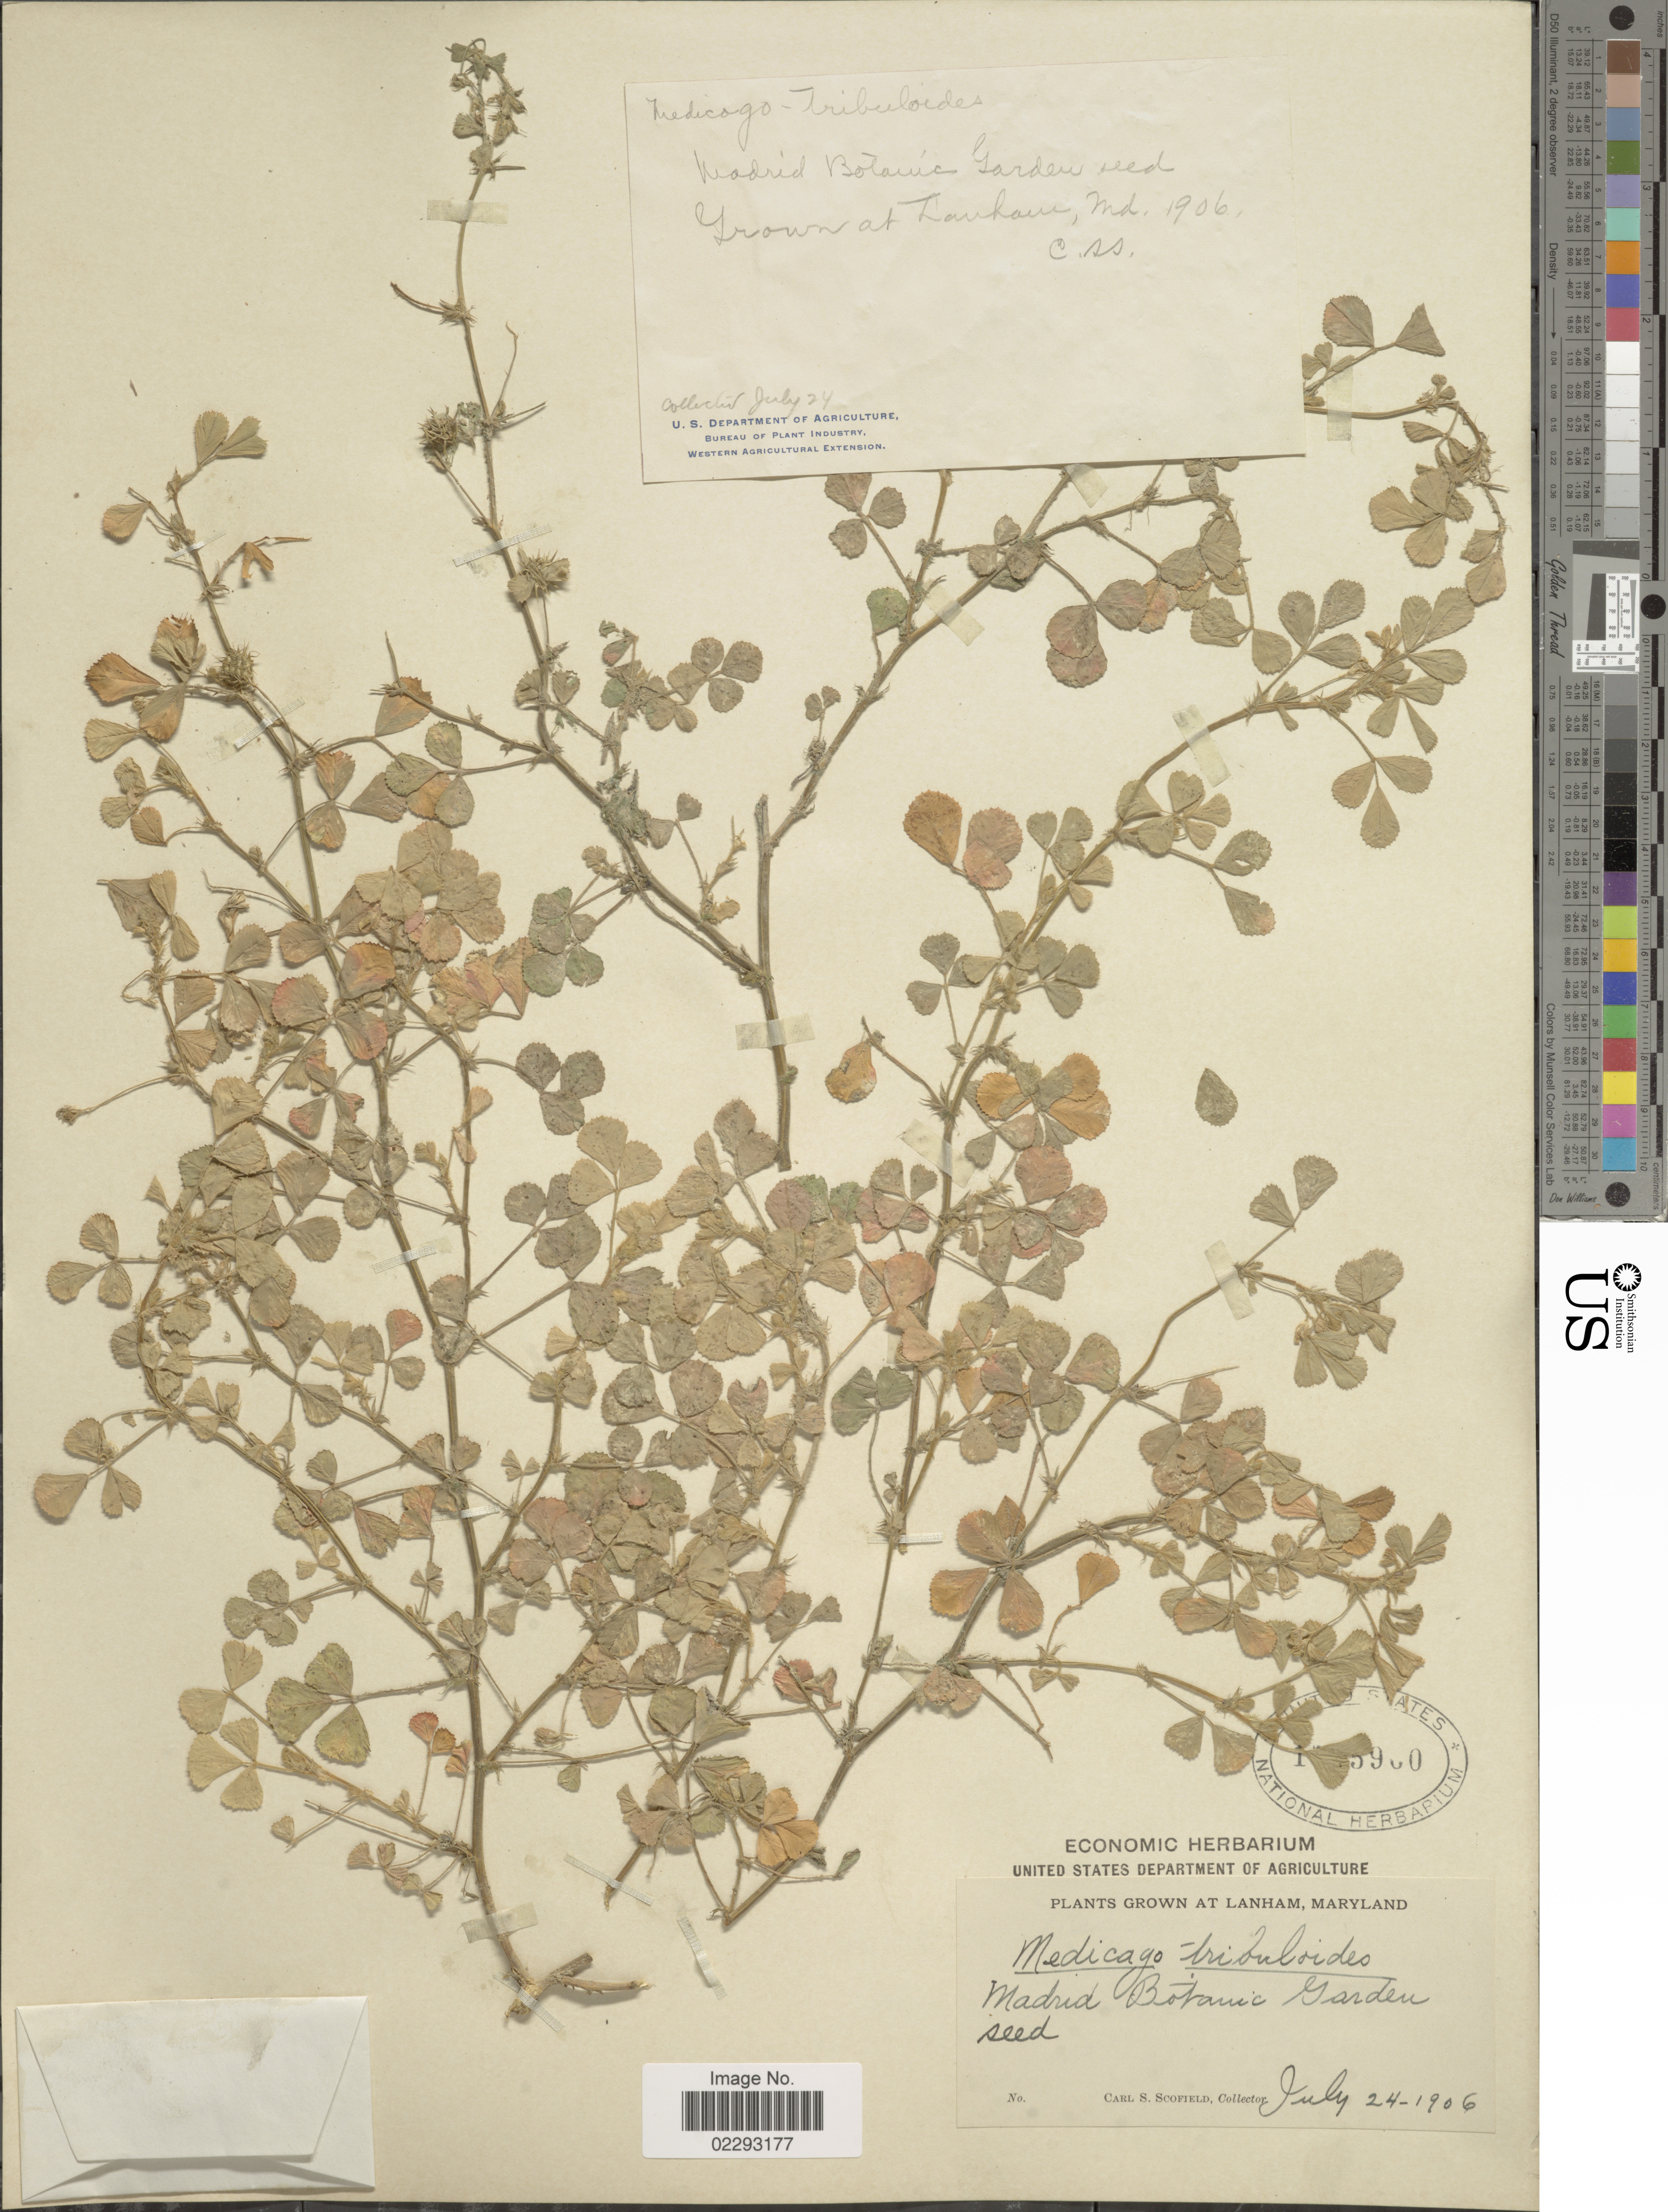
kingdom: Plantae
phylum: Tracheophyta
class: Magnoliopsida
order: Fabales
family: Fabaceae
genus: Medicago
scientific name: Medicago tribuloides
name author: Desr.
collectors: C. Scofield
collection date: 1906-07-24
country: United States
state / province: Maryland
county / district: Prince George's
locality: Lanham, Maryland.